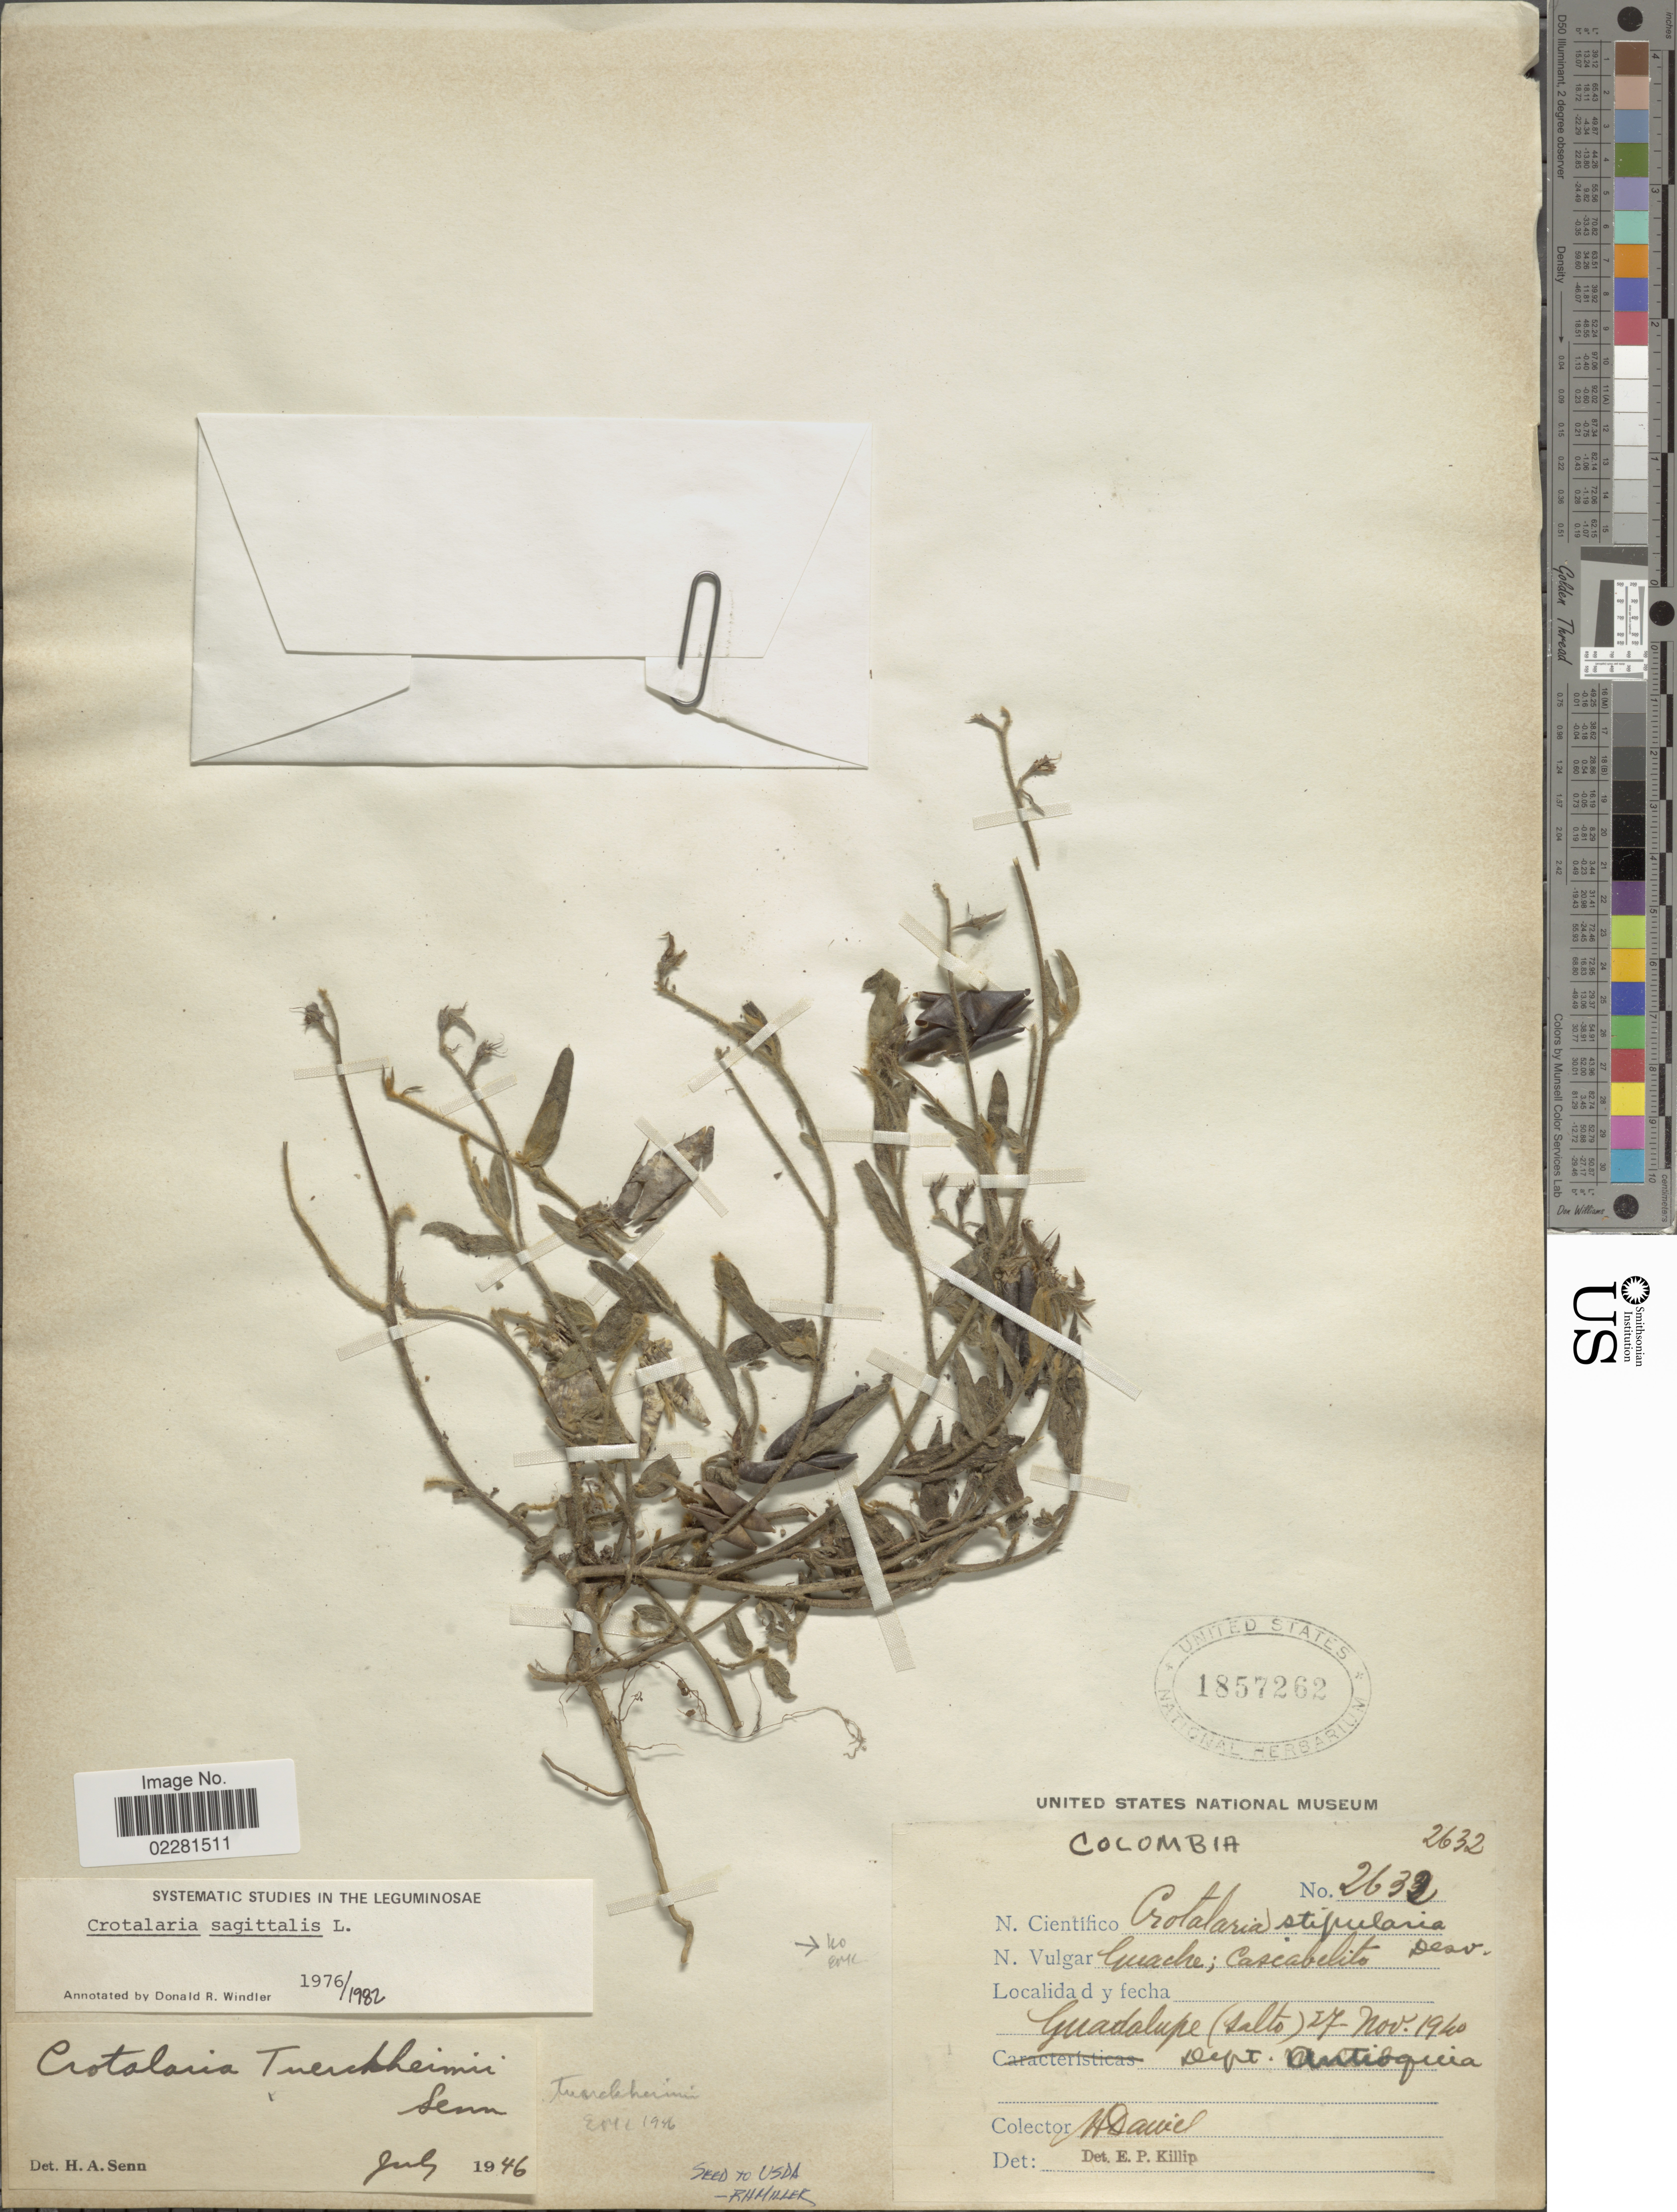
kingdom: Plantae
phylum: Tracheophyta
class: Magnoliopsida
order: Fabales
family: Fabaceae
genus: Crotalaria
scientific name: Crotalaria sagittalis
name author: L.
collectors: H. Daniel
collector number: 2632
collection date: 1940-11-27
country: Colombia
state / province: Antioquia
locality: Guadalupe (Salto)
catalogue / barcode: US 1857262